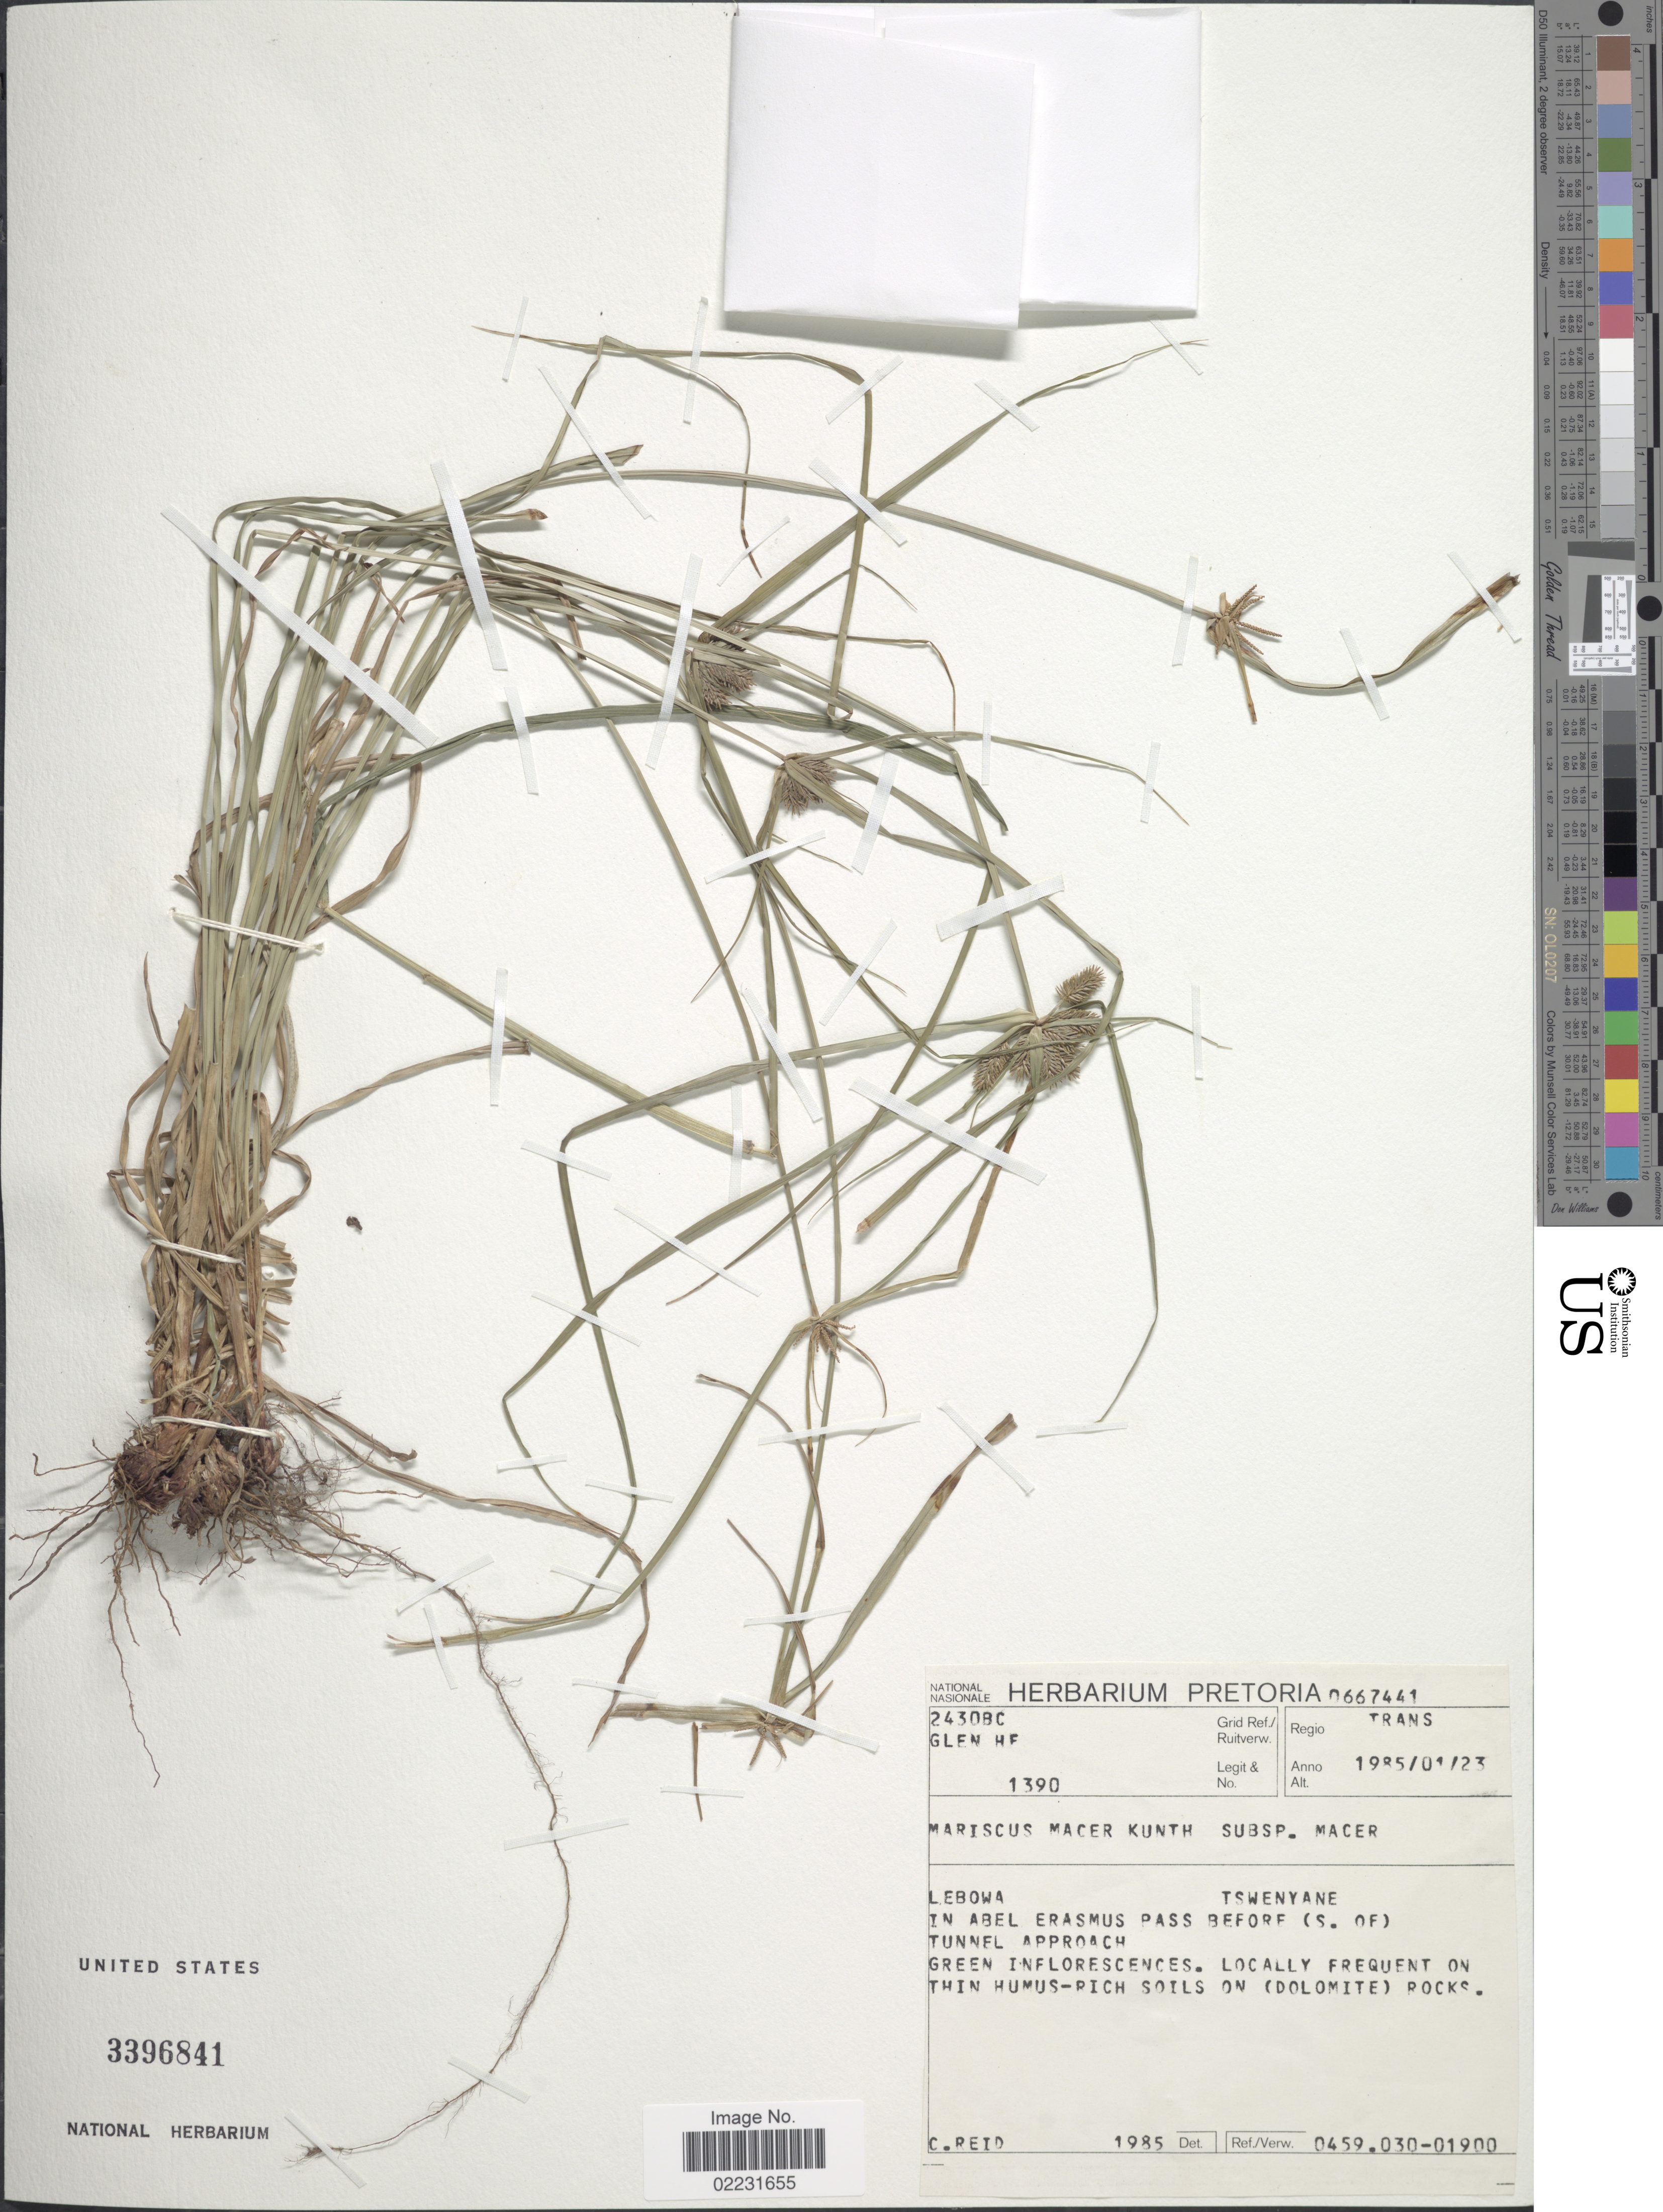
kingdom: Plantae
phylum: Tracheophyta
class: Liliopsida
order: Poales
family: Cyperaceae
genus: Cyperus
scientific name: Cyperus macer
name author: C.B. Clarke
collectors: H. F. Glen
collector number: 1390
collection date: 1985-01-23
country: South Africa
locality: Trans, Lebowa, Tswenyane, in Abel Erasmus pass before (S. of) Tunnel Approach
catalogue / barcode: US 3396841